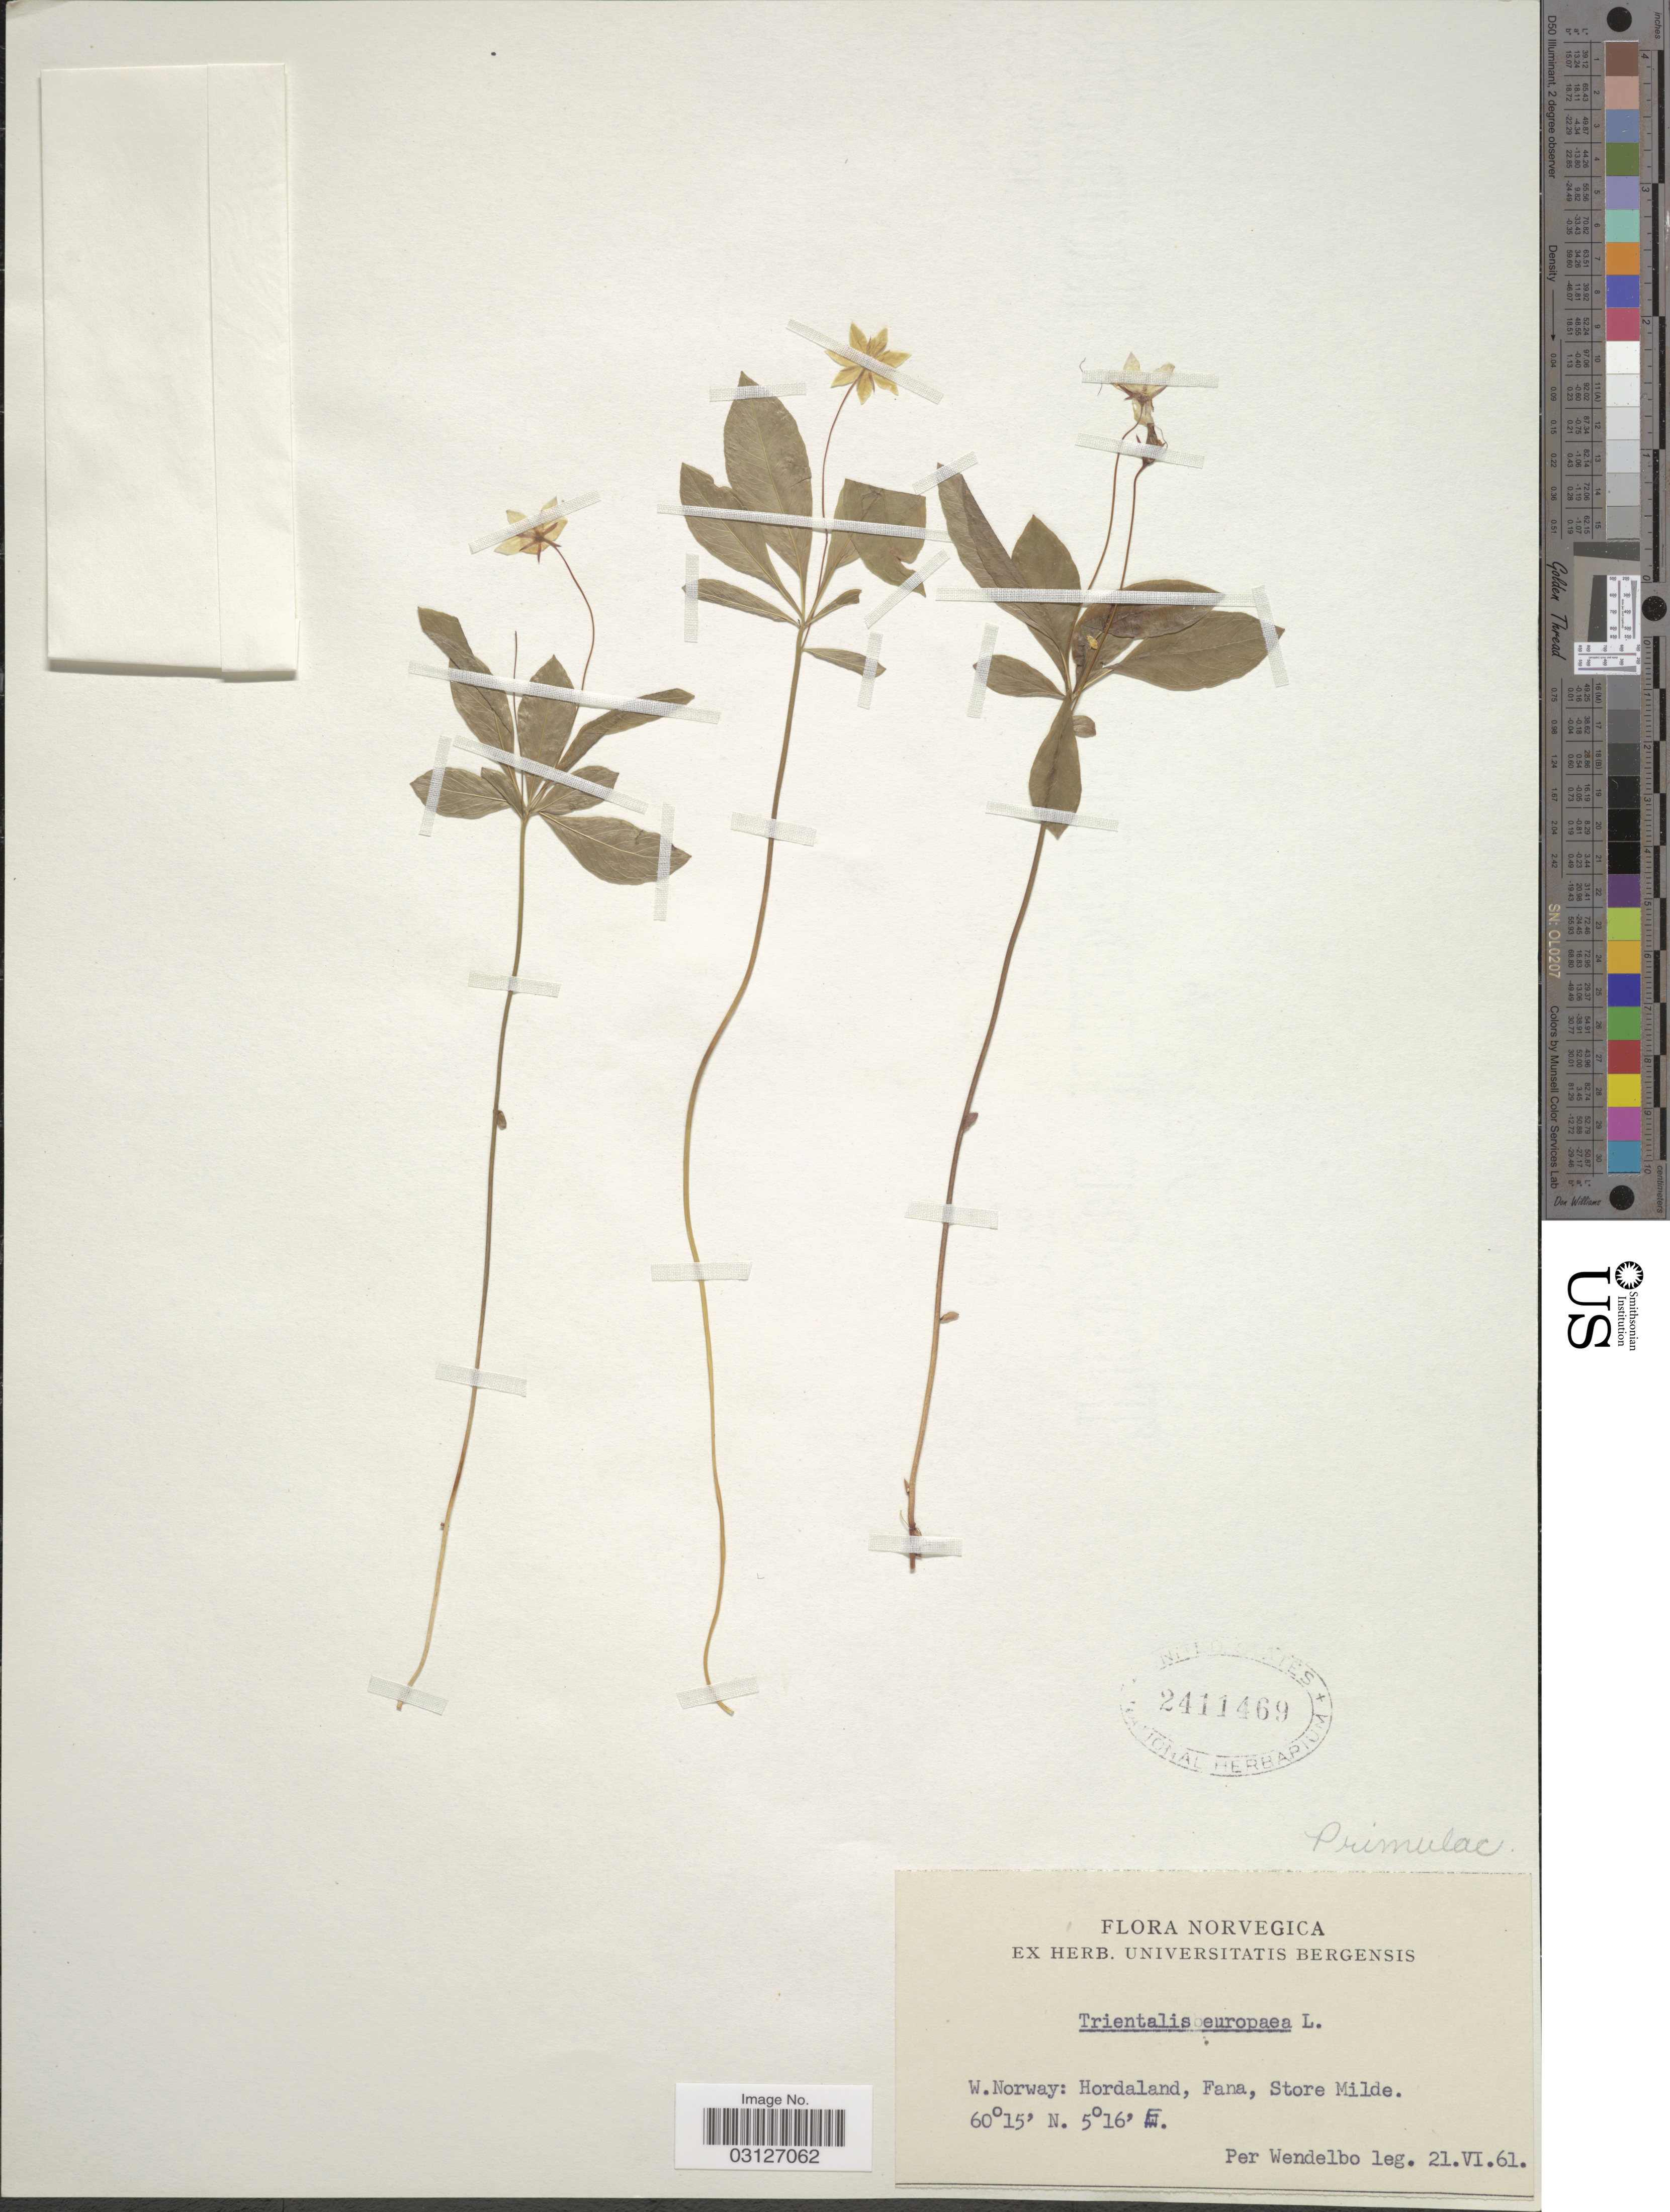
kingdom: Plantae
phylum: Tracheophyta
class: Magnoliopsida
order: Ericales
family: Primulaceae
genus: Trientalis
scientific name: Trientalis europaea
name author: L.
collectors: P. Wendelbo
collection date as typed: Transcribed d/m/y: 21/6/61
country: Norway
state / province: Hordaland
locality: W. Norway: Hordaland, Fana, Store Milde.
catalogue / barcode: US 2411469